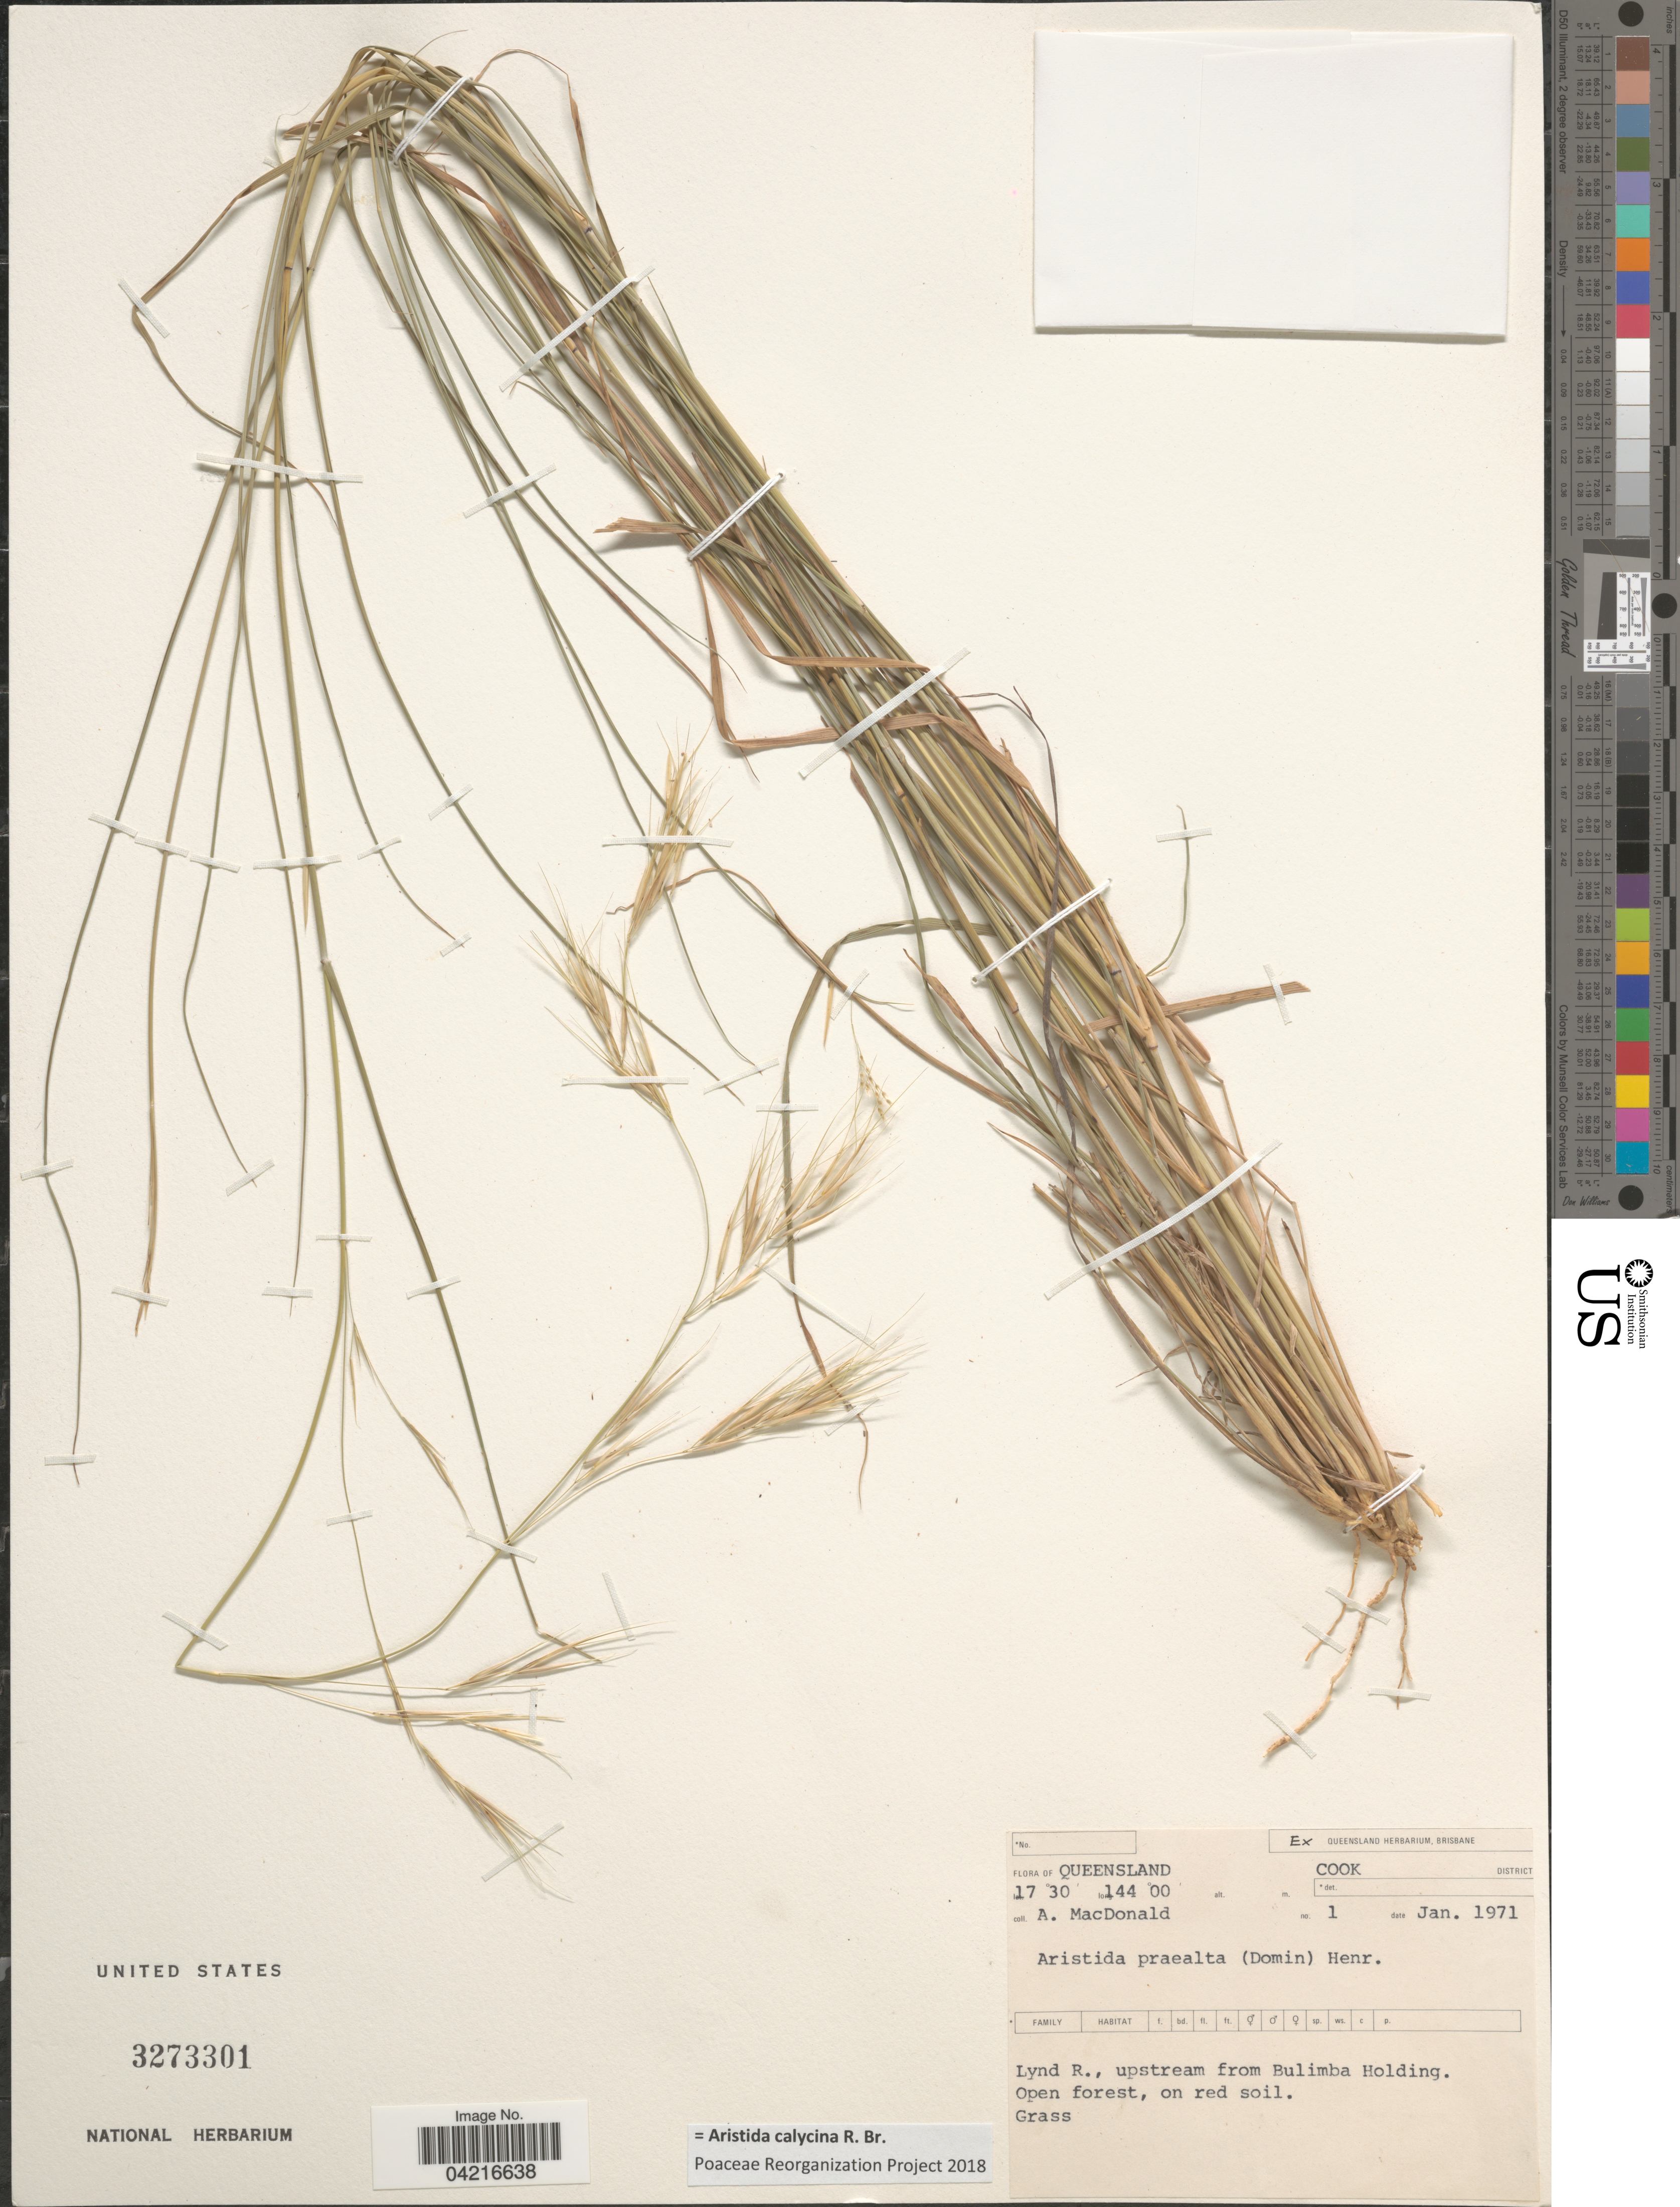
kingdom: Plantae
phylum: Tracheophyta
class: Liliopsida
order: Poales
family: Poaceae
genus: Aristida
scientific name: Aristida calycina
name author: R. Br.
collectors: A. J. MacDonald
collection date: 1971-01-01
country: Australia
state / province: Queensland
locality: Lynd R., upstream from Bulimba Holding. Open forest, on red soil. Cook District.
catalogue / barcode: US 3273301